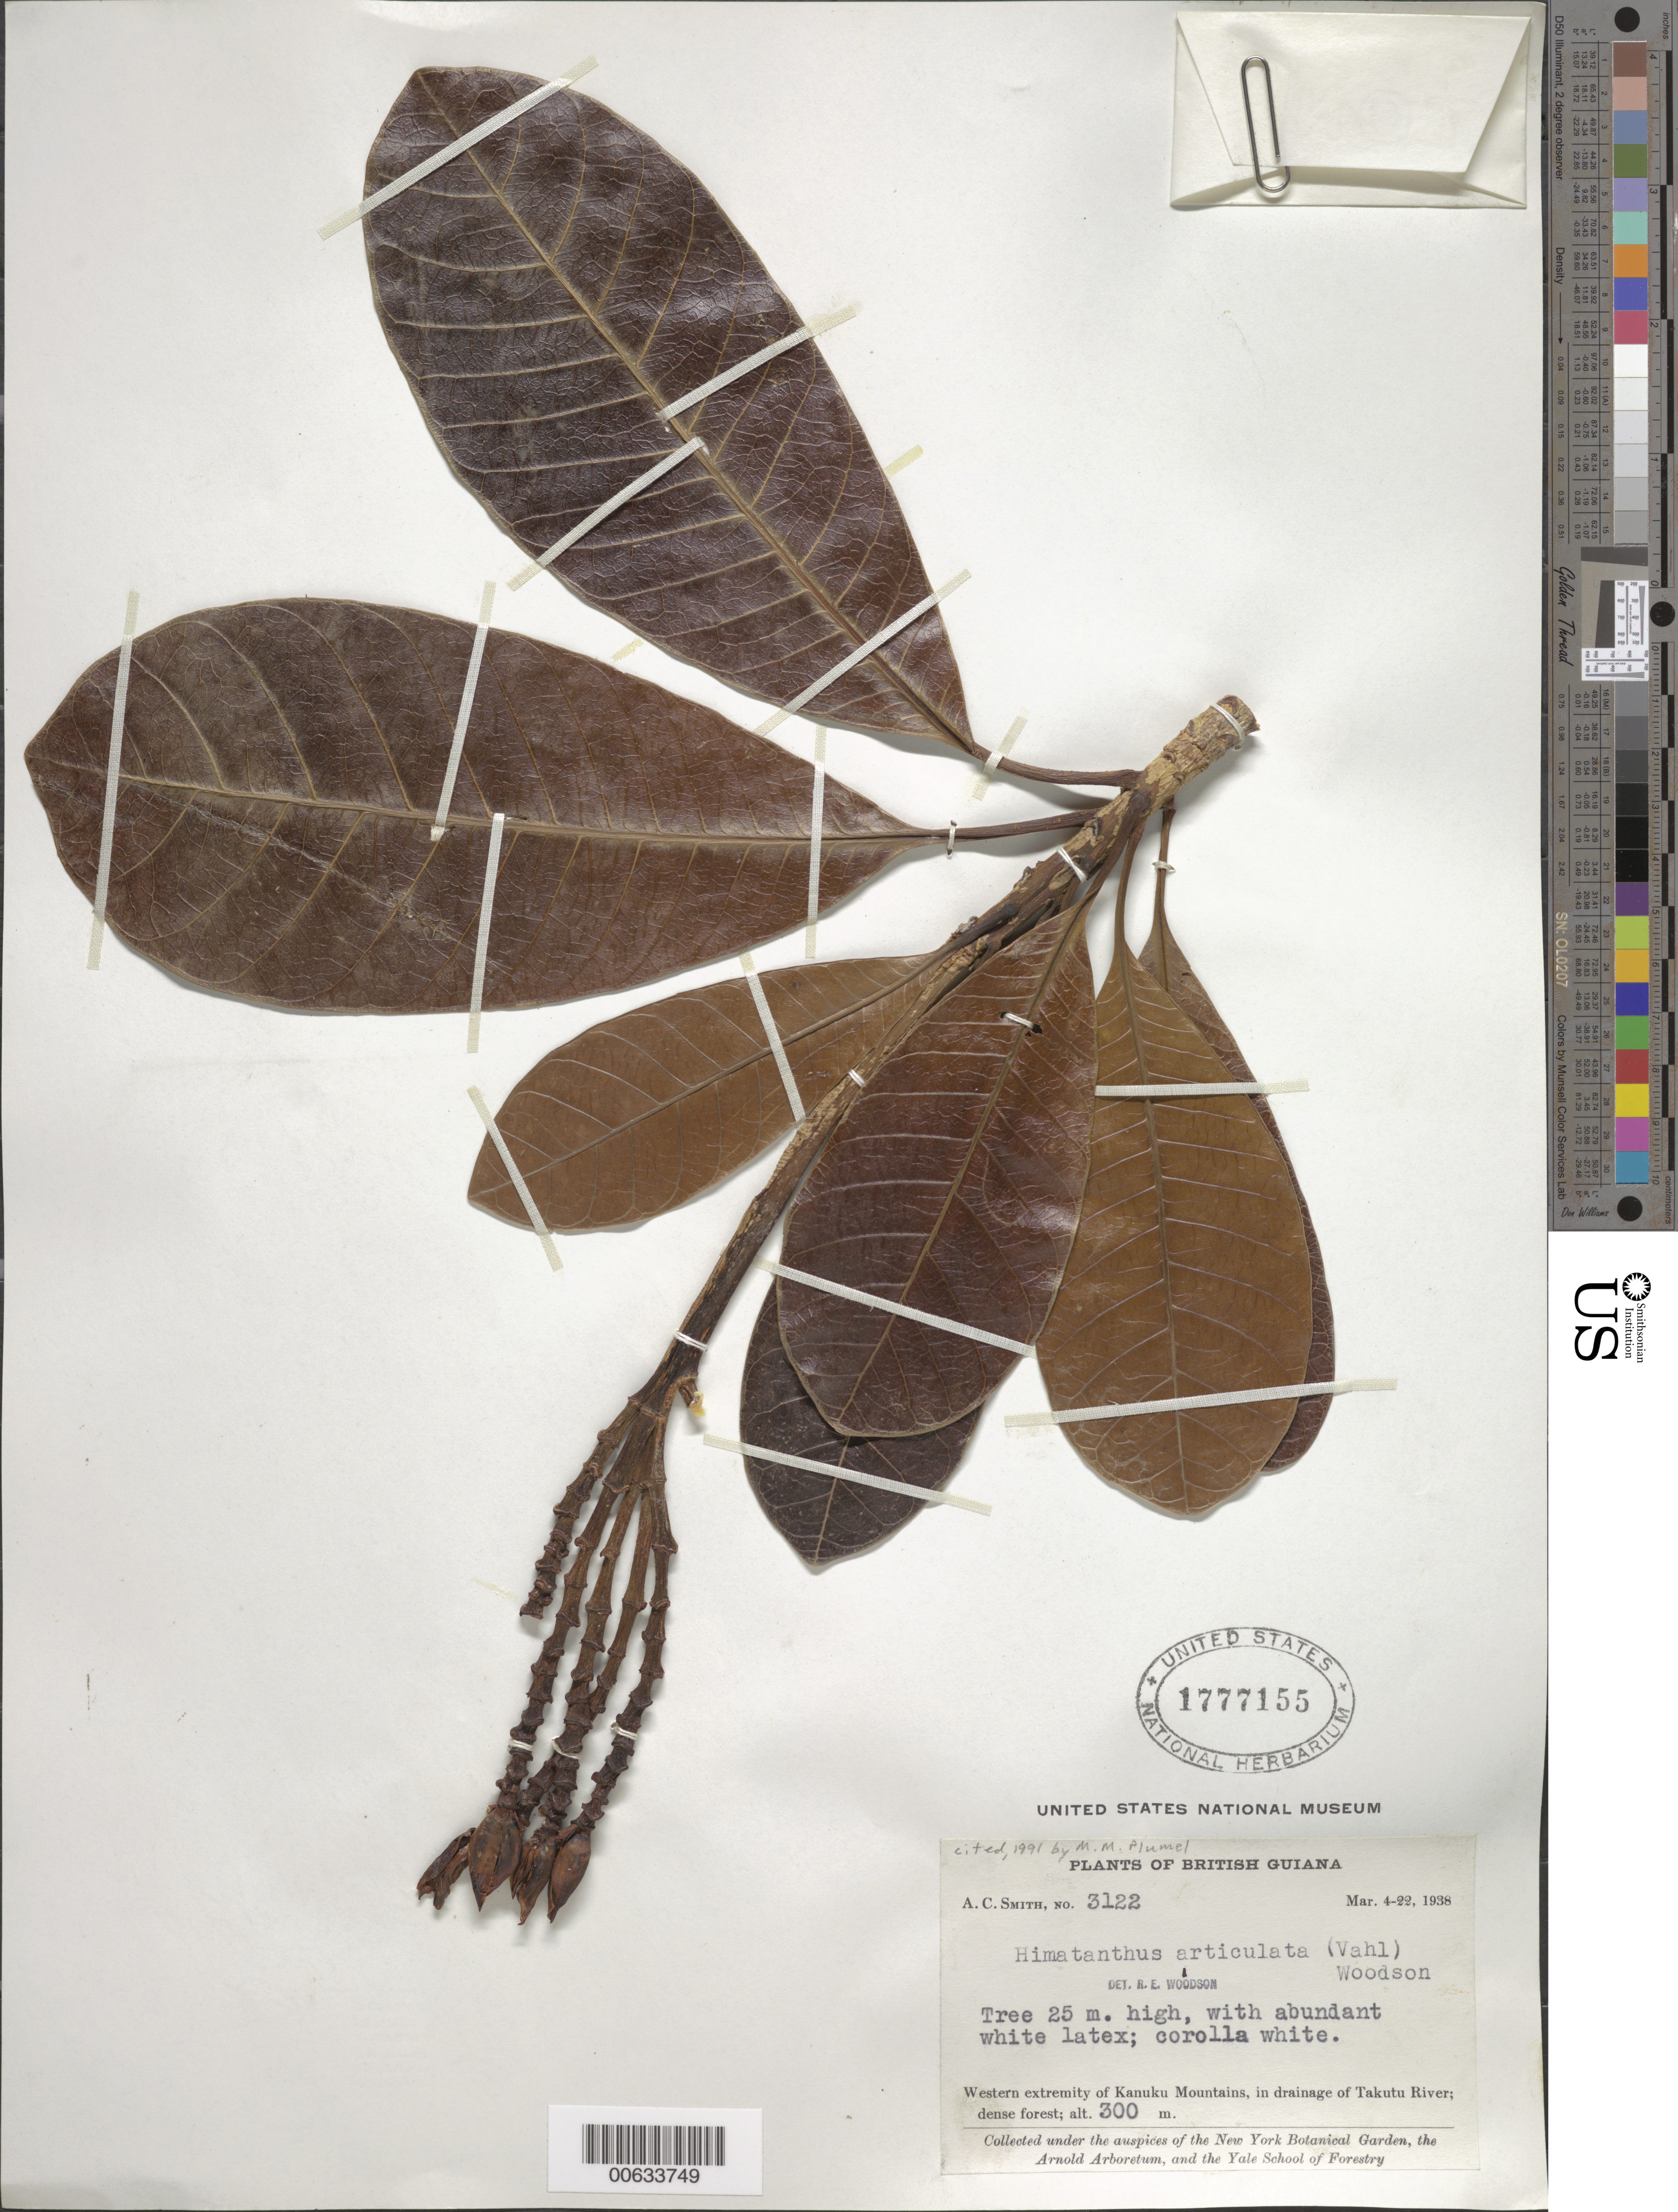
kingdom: Plantae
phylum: Tracheophyta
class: Magnoliopsida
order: Gentianales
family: Apocynaceae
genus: Himatanthus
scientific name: Himatanthus articulatus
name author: (Vahl) Woodson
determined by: Plumel, M. - M.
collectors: A. C. Smith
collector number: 3122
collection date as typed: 4-Mar-38 to 22-Mar-38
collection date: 1938-03-04/1938-03-22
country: Guyana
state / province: U. Takutu-U. Essequibo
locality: Kanuku Mts., drainage of Takutu R., western extremity of Kanuku Mountains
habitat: Dense forest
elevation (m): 300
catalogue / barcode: US 1777155